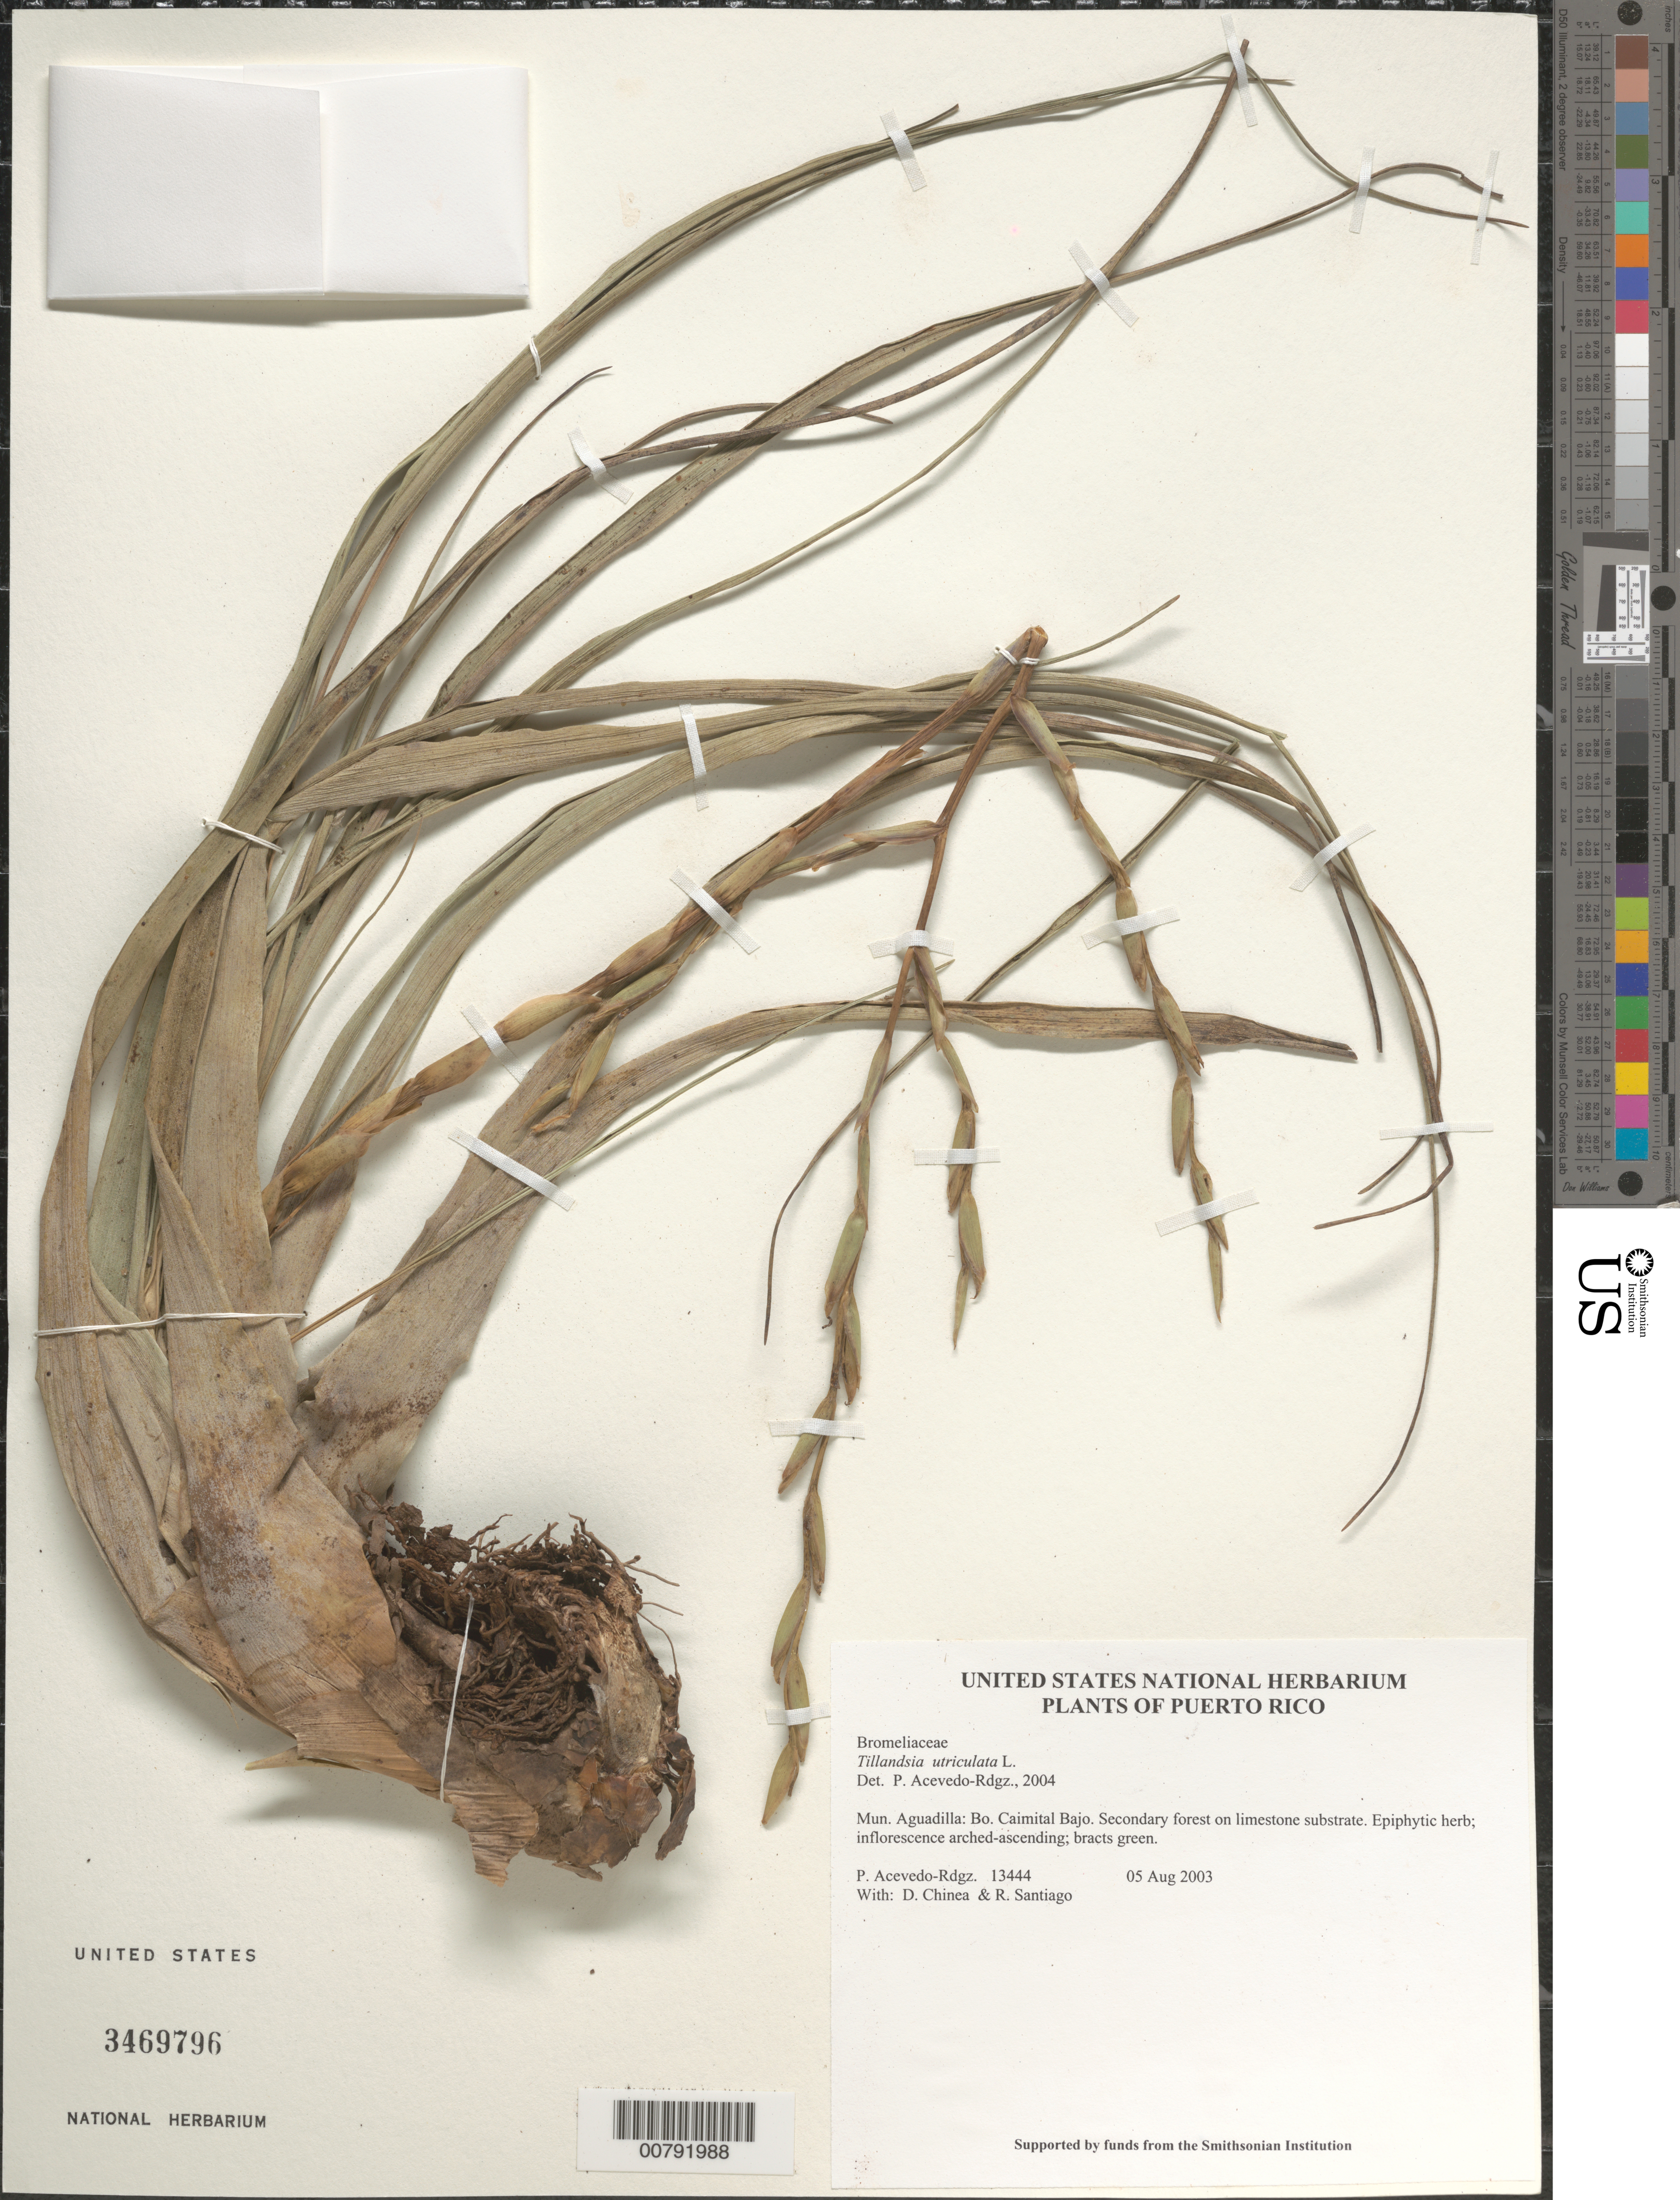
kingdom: Plantae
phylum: Tracheophyta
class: Liliopsida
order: Poales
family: Bromeliaceae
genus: Tillandsia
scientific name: Tillandsia utriculata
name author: L.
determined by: Acevedo-Rodríguez, P., (BOT), Smithsonian Institution - National Museum of Natural History (UNITED STATES)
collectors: P. Acevedo-Rodr., D. Chinea & R. Santiago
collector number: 13444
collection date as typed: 05 Aug 2003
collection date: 2003-08-05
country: Puerto Rico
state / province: Aguadilla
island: Puerto Rico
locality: Mun. Aguadilla: Bo. Caimital Bajo.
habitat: Secondary forest on limestone substrate.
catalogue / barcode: US 3469796